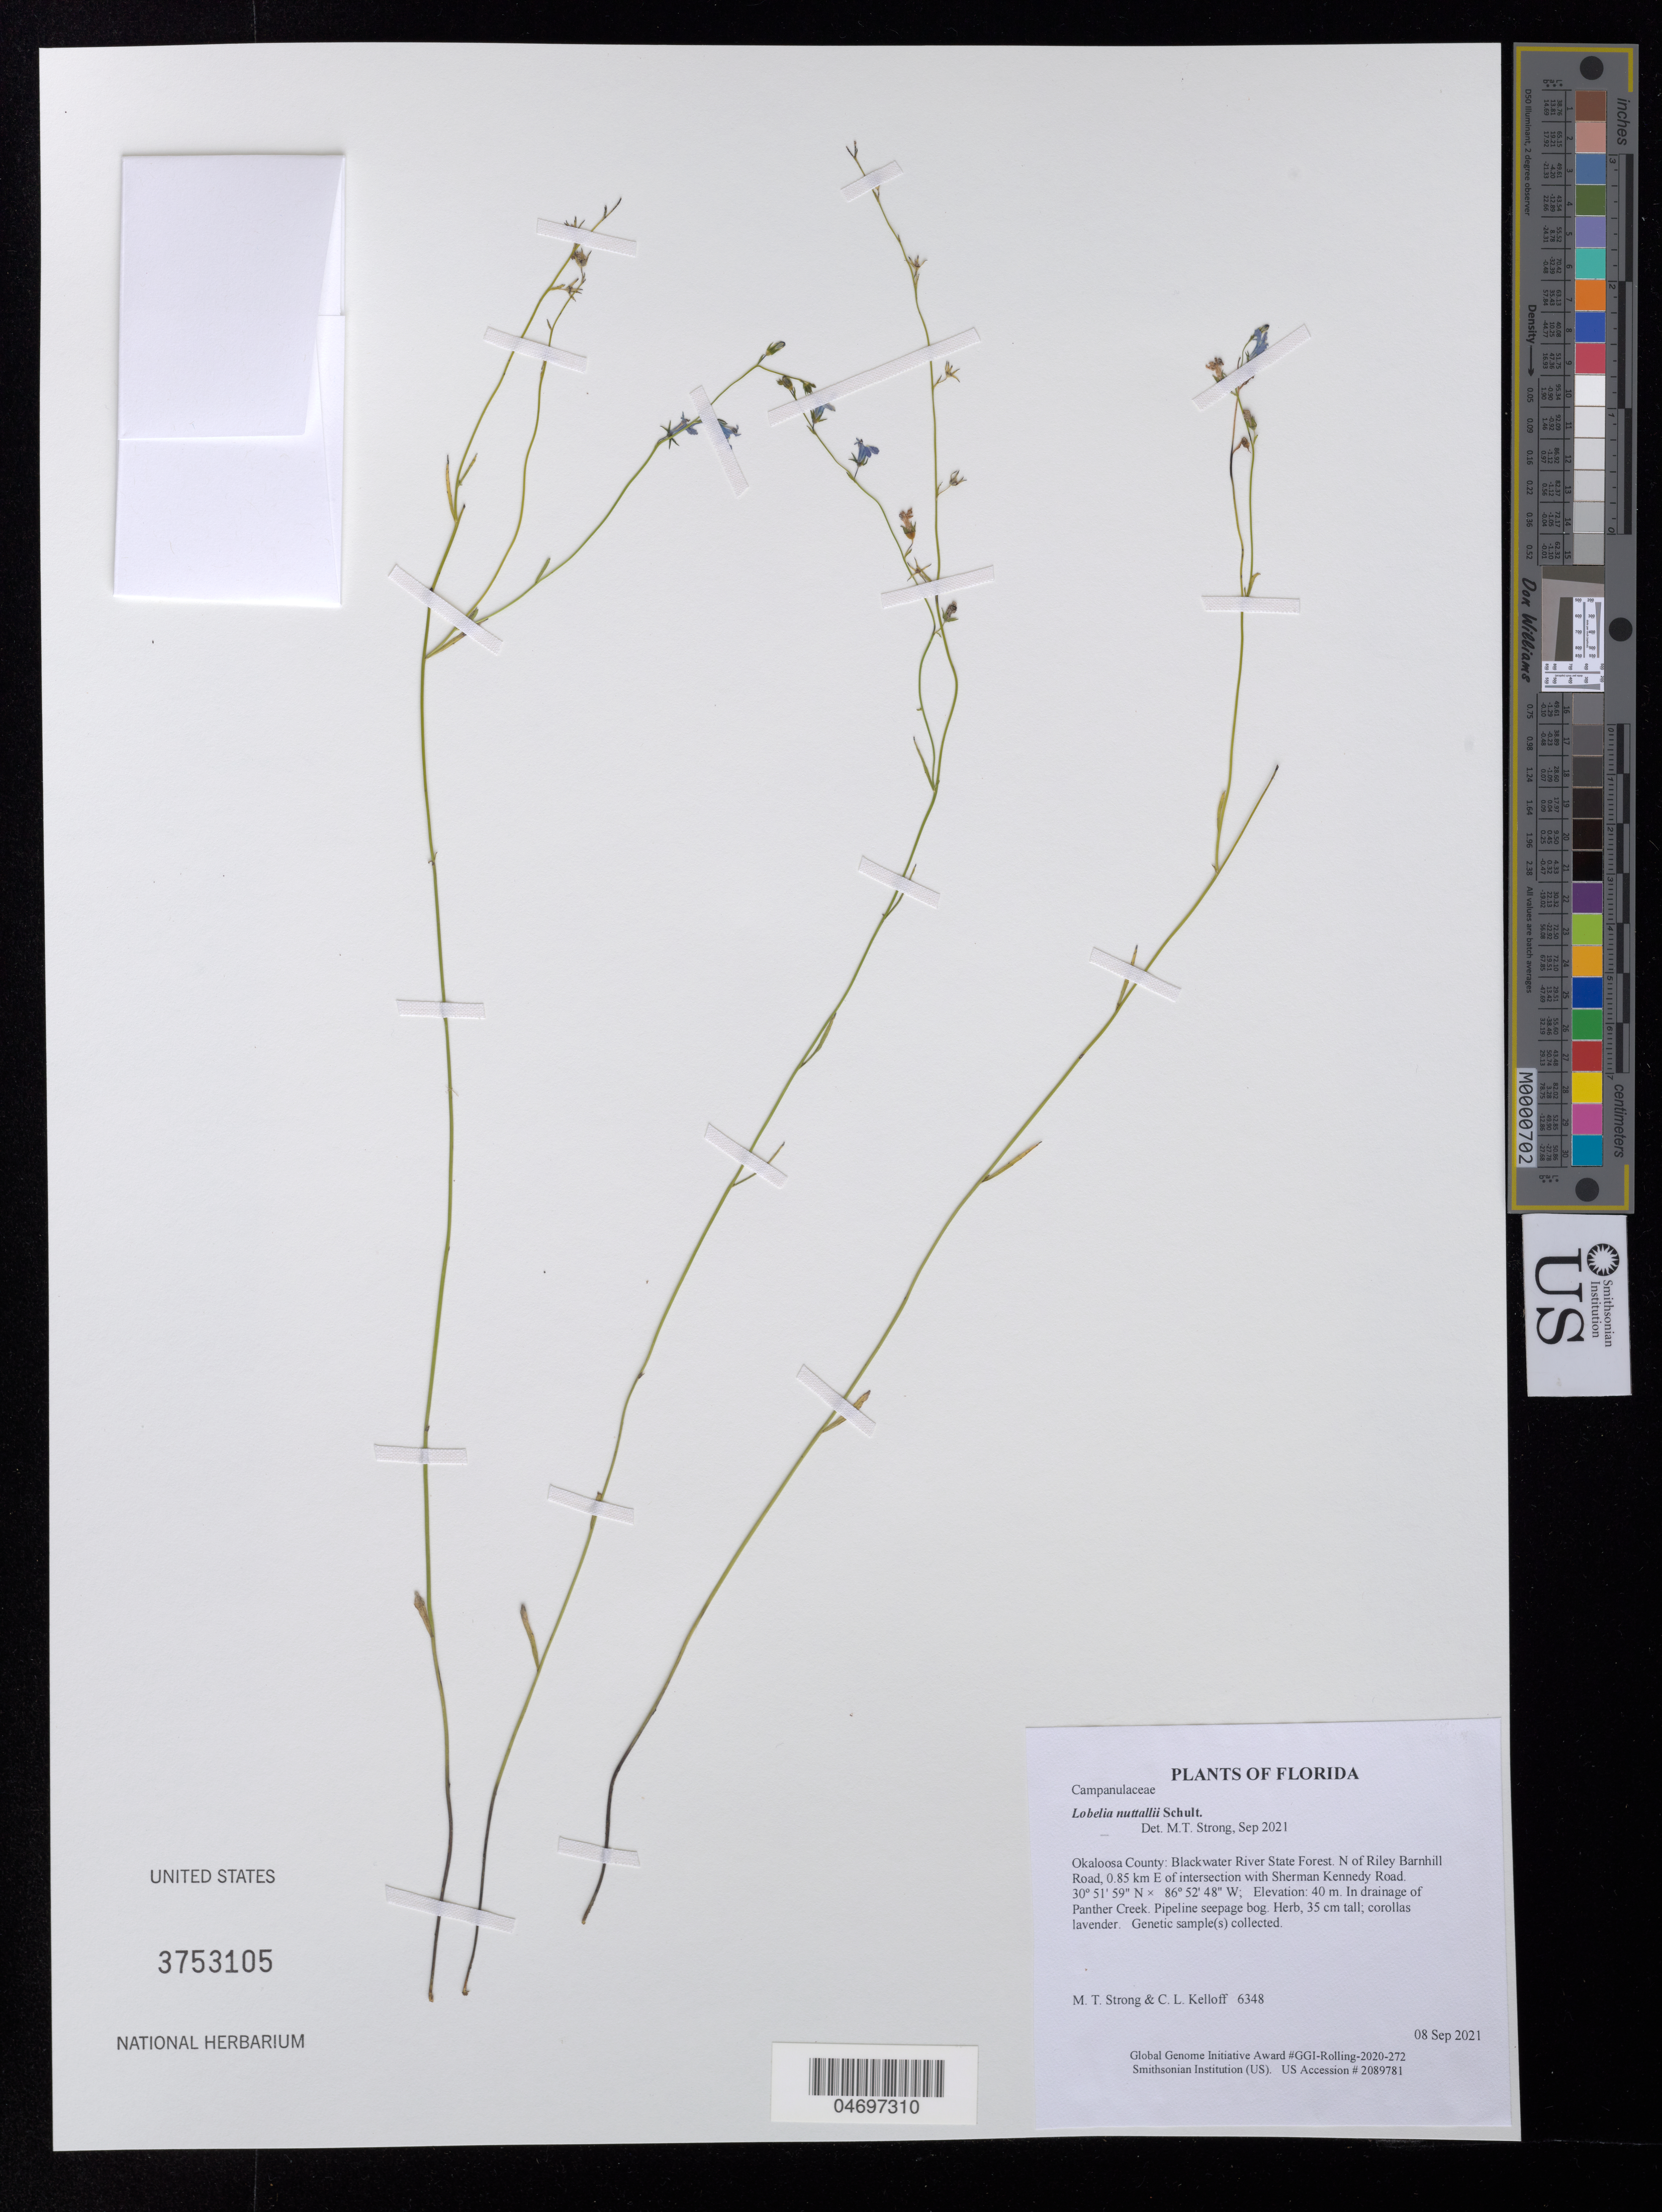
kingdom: Plantae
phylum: Tracheophyta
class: Magnoliopsida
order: Asterales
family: Campanulaceae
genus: Lobelia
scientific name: Lobelia nuttallii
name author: Schult.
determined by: Strong, Mark T.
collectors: M. T. Strong & C. L. Kelloff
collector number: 6348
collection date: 2021-09-08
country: United States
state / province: Florida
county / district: Okaloosa County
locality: Blackwater River State Forest. N of Riley Barnhill Road, 0.85 km E of intersection with Sherman Kennedy Road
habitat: In drainage of Panther Creek. Pipeline seepage bog.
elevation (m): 40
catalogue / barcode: US 3753105